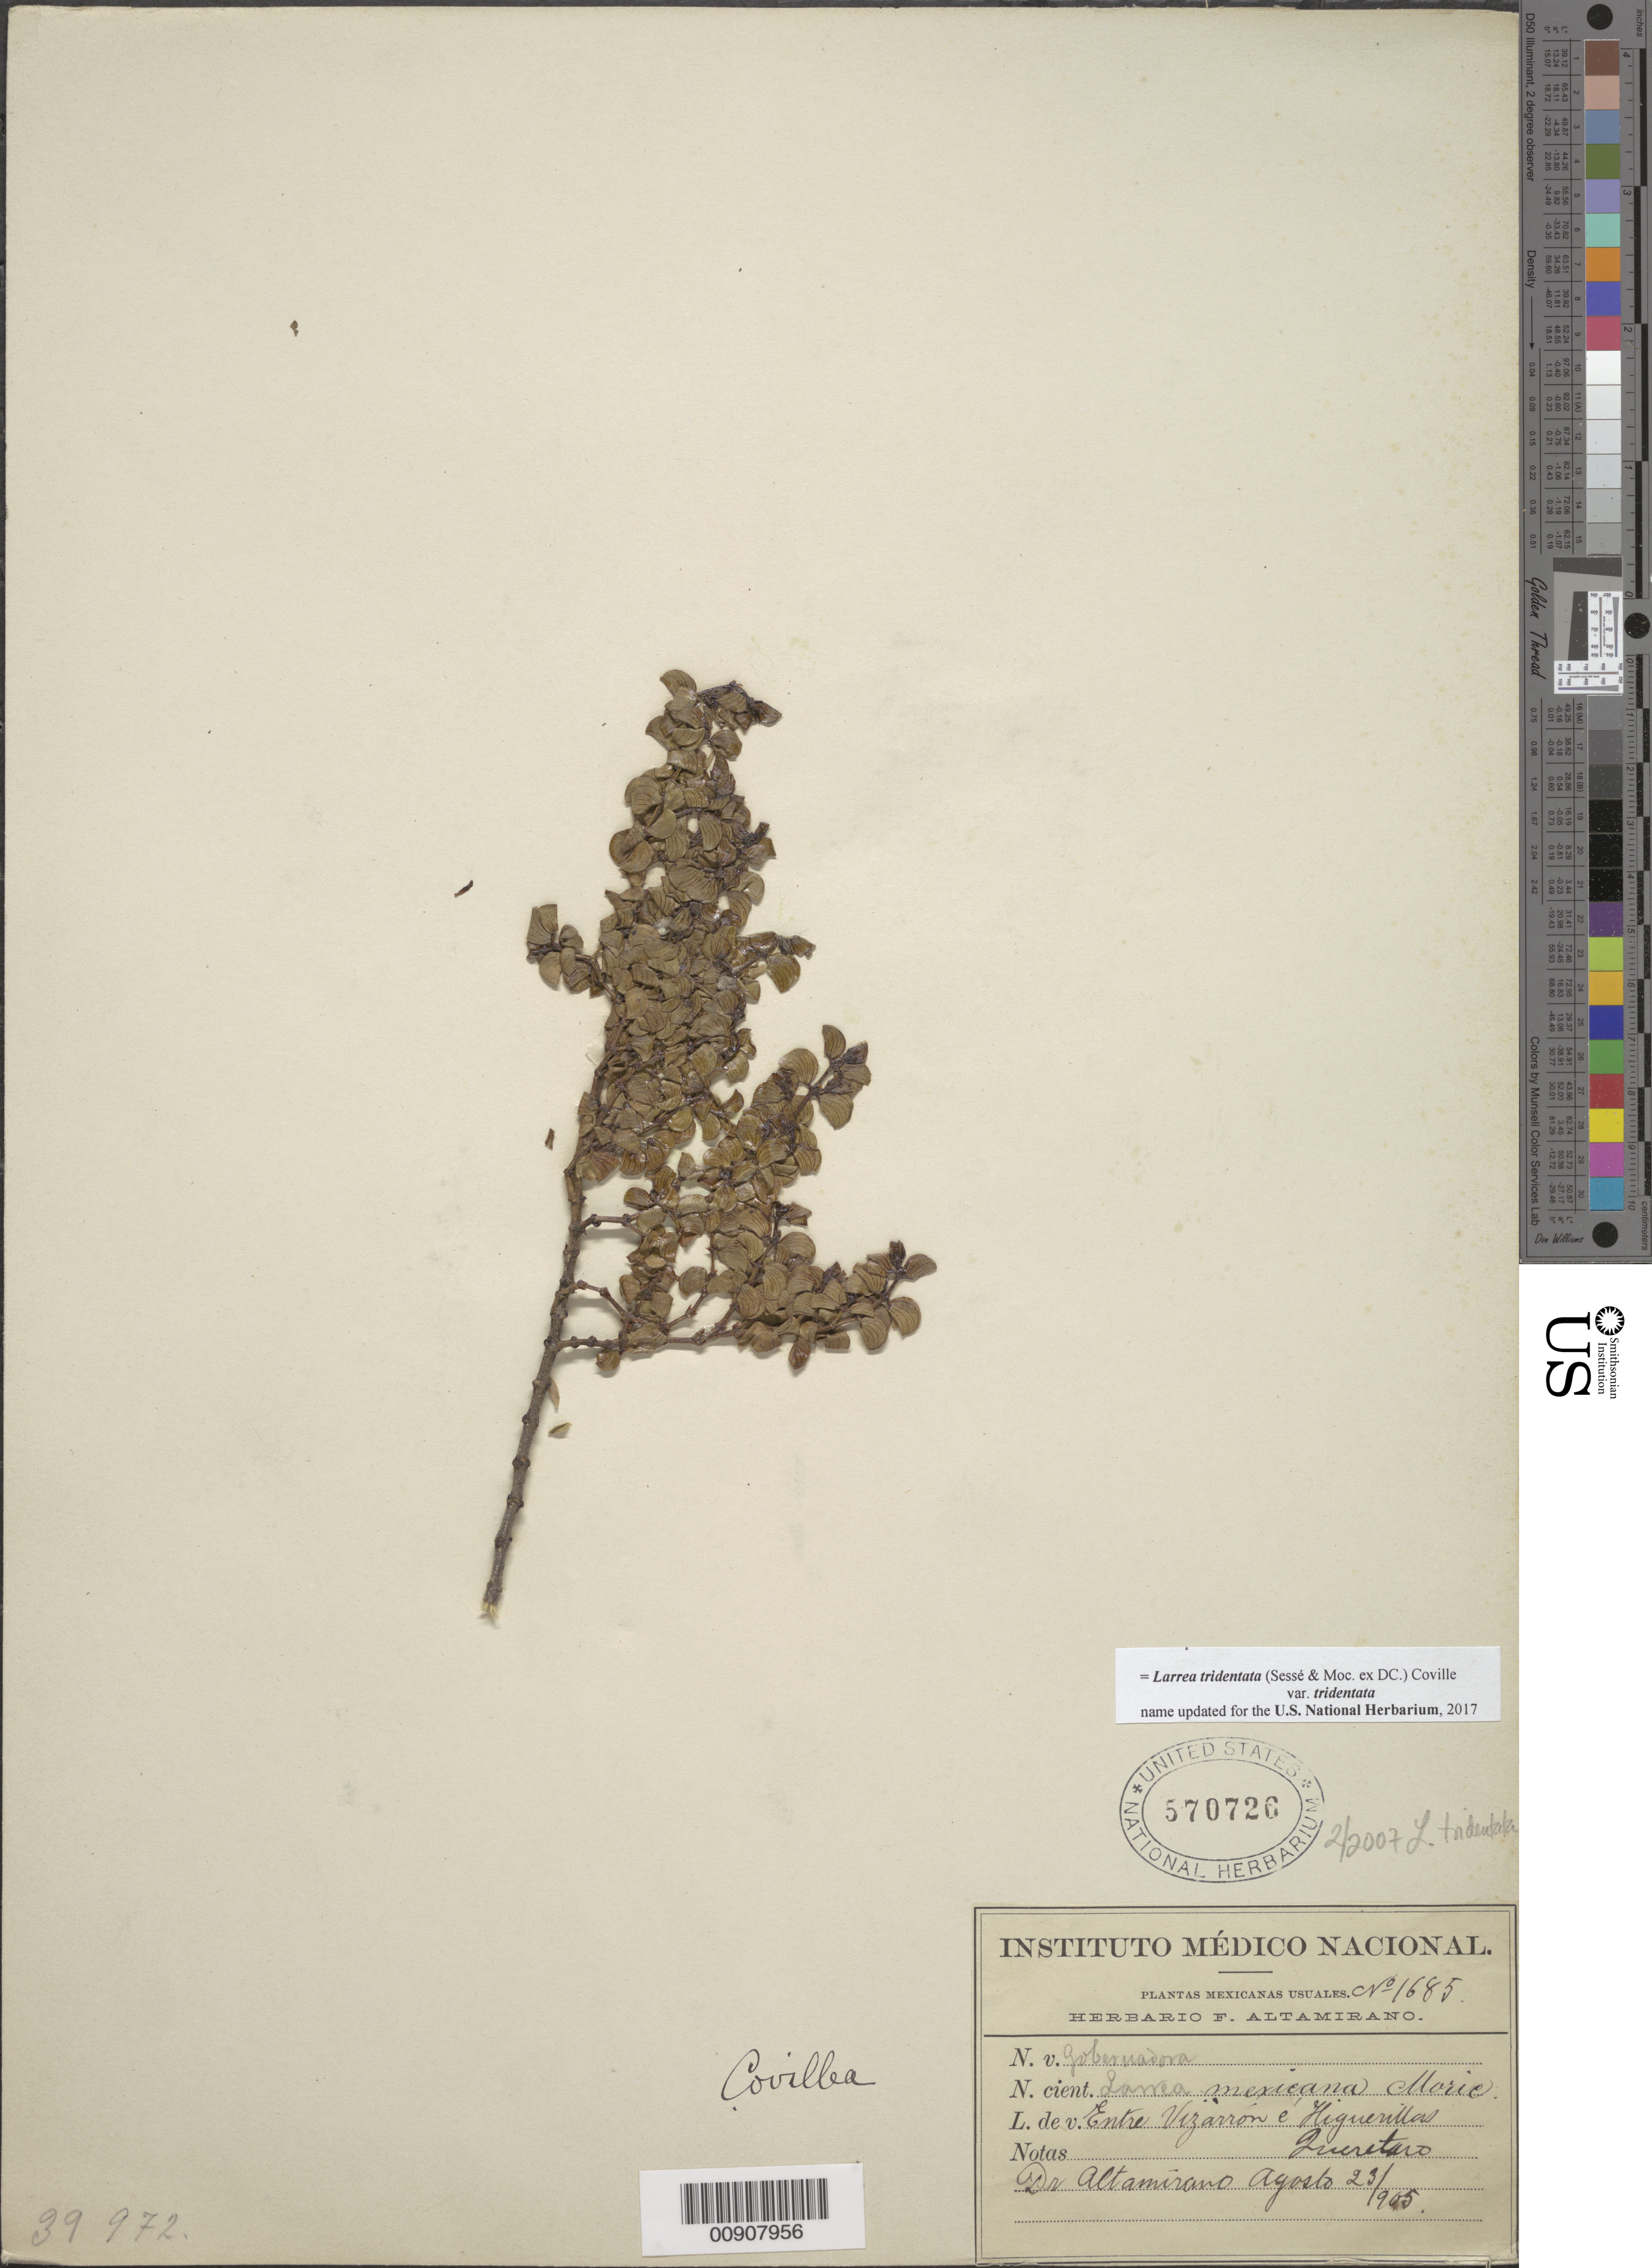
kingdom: Plantae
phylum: Tracheophyta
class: Magnoliopsida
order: Zygophyllales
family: Zygophyllaceae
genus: Larrea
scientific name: Larrea tridentata var. tridentata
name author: (Sessé & Moc. ex DC.) Coville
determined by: Strong, M. T., (US), Smithsonian Institution - National Museum of Natural History (UNITED STATES)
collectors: F. Altamirano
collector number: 1685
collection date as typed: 23 Aug 1905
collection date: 1905-08-23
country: Mexico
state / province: Querétaro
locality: Entre Vizarrón e Higuerillas, Querétaro.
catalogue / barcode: US 570726